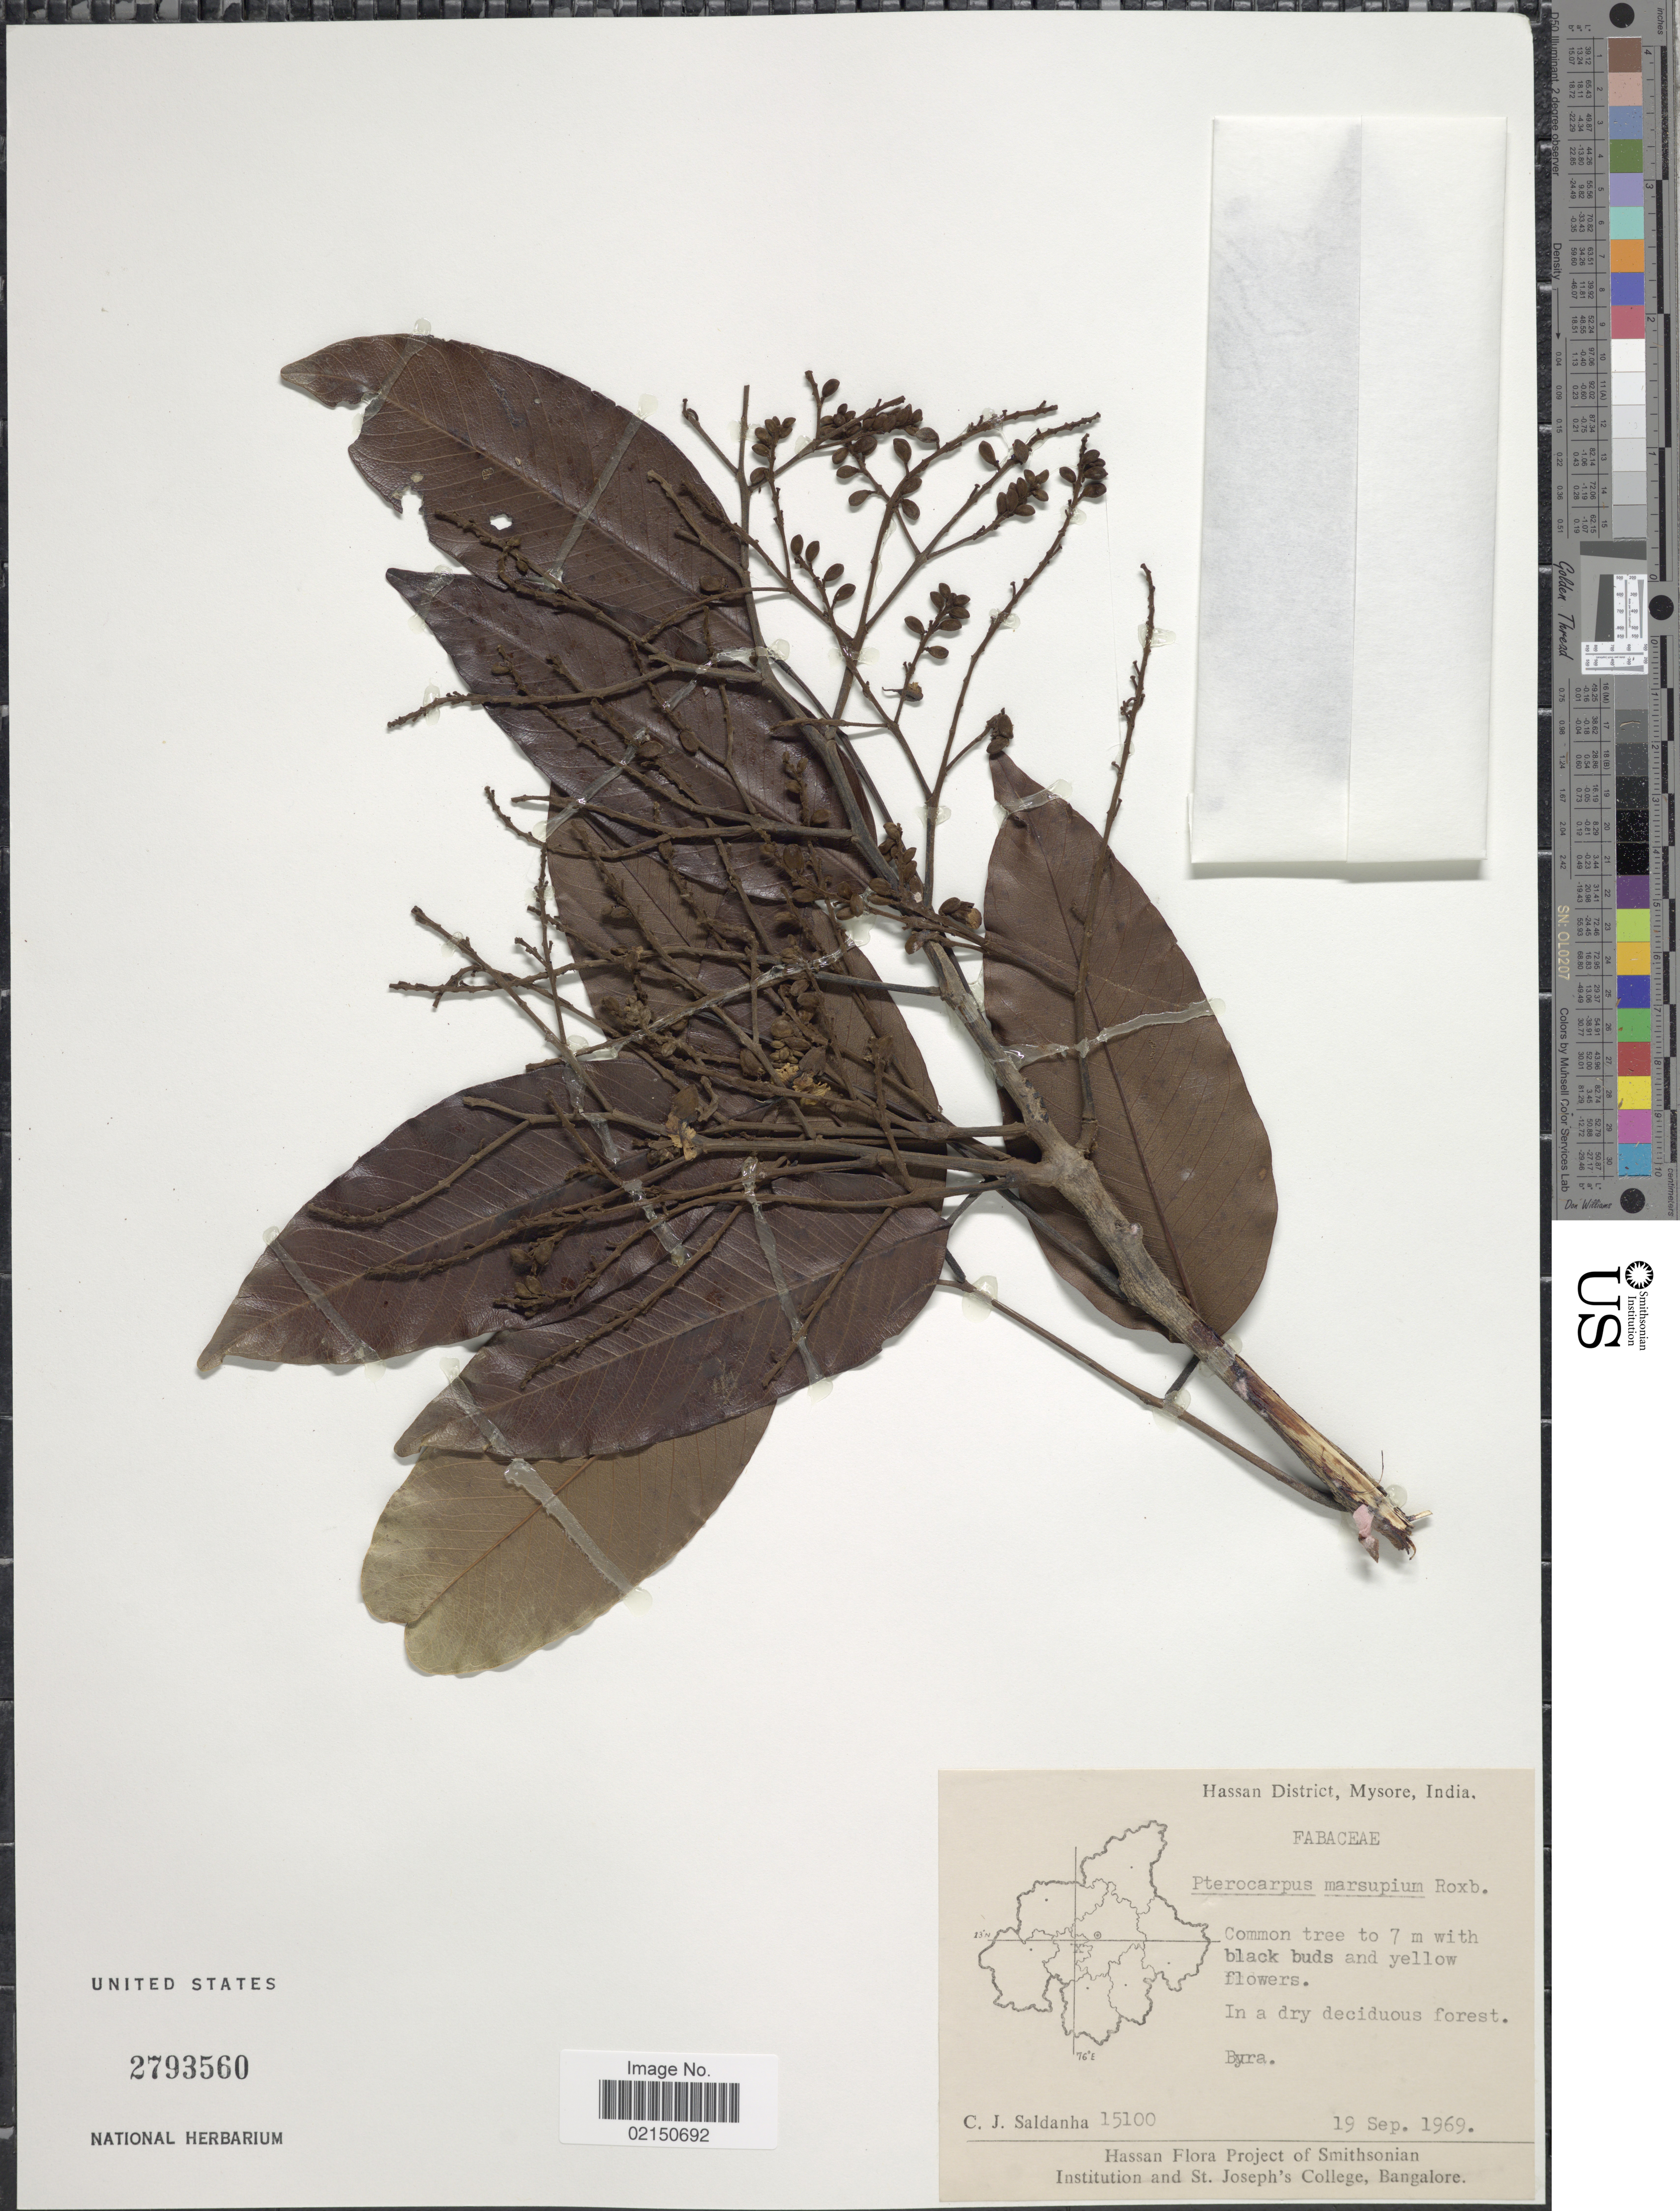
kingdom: Plantae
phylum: Tracheophyta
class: Magnoliopsida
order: Fabales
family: Fabaceae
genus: Pterocarpus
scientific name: Pterocarpus marsupium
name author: Roxb.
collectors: C. J. Saldanha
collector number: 15100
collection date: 1969-09-19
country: India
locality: Hassan District, Mysore. Byra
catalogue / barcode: US 2793560